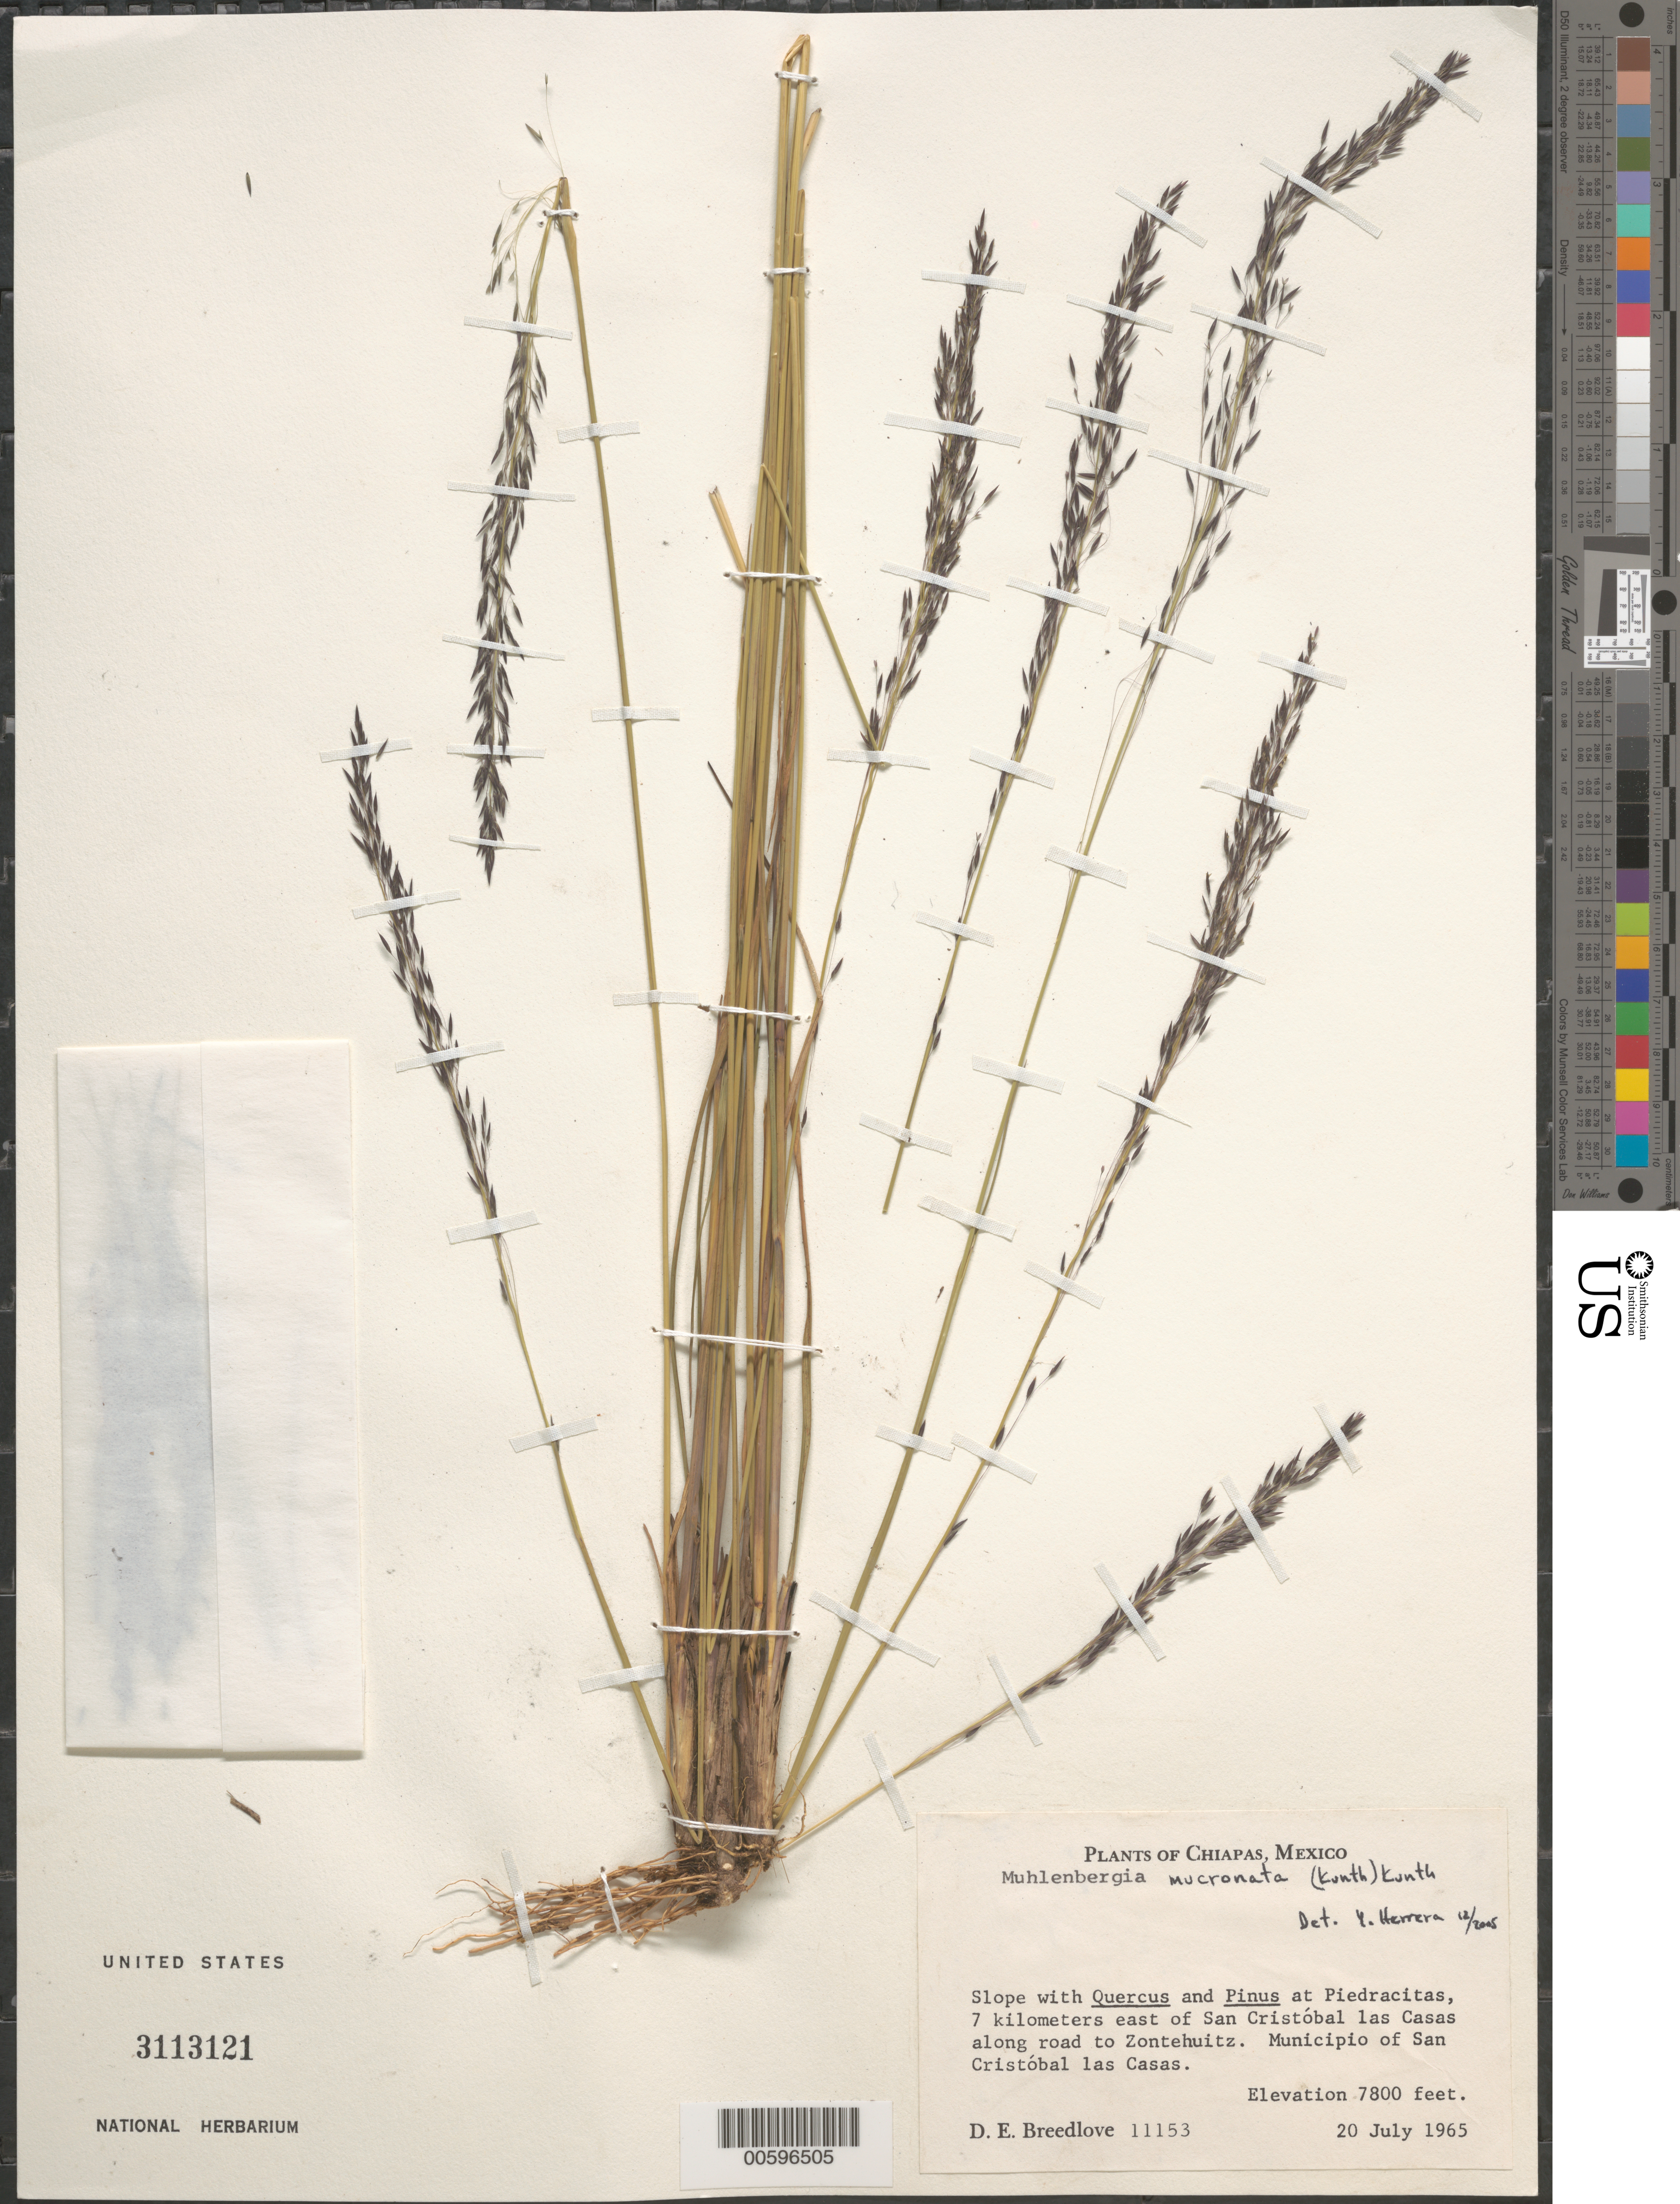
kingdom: Plantae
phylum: Tracheophyta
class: Liliopsida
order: Poales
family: Poaceae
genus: Muhlenbergia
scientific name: Muhlenbergia sp.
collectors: D. E. Breedlove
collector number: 11153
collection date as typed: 20 Jul 1965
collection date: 1965-07-20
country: Mexico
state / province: Chiapas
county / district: San Cristóbal las Casas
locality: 7 km E of San Cristóbal las Casas along road to Zontehuitz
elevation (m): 2377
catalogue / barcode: US 3113121